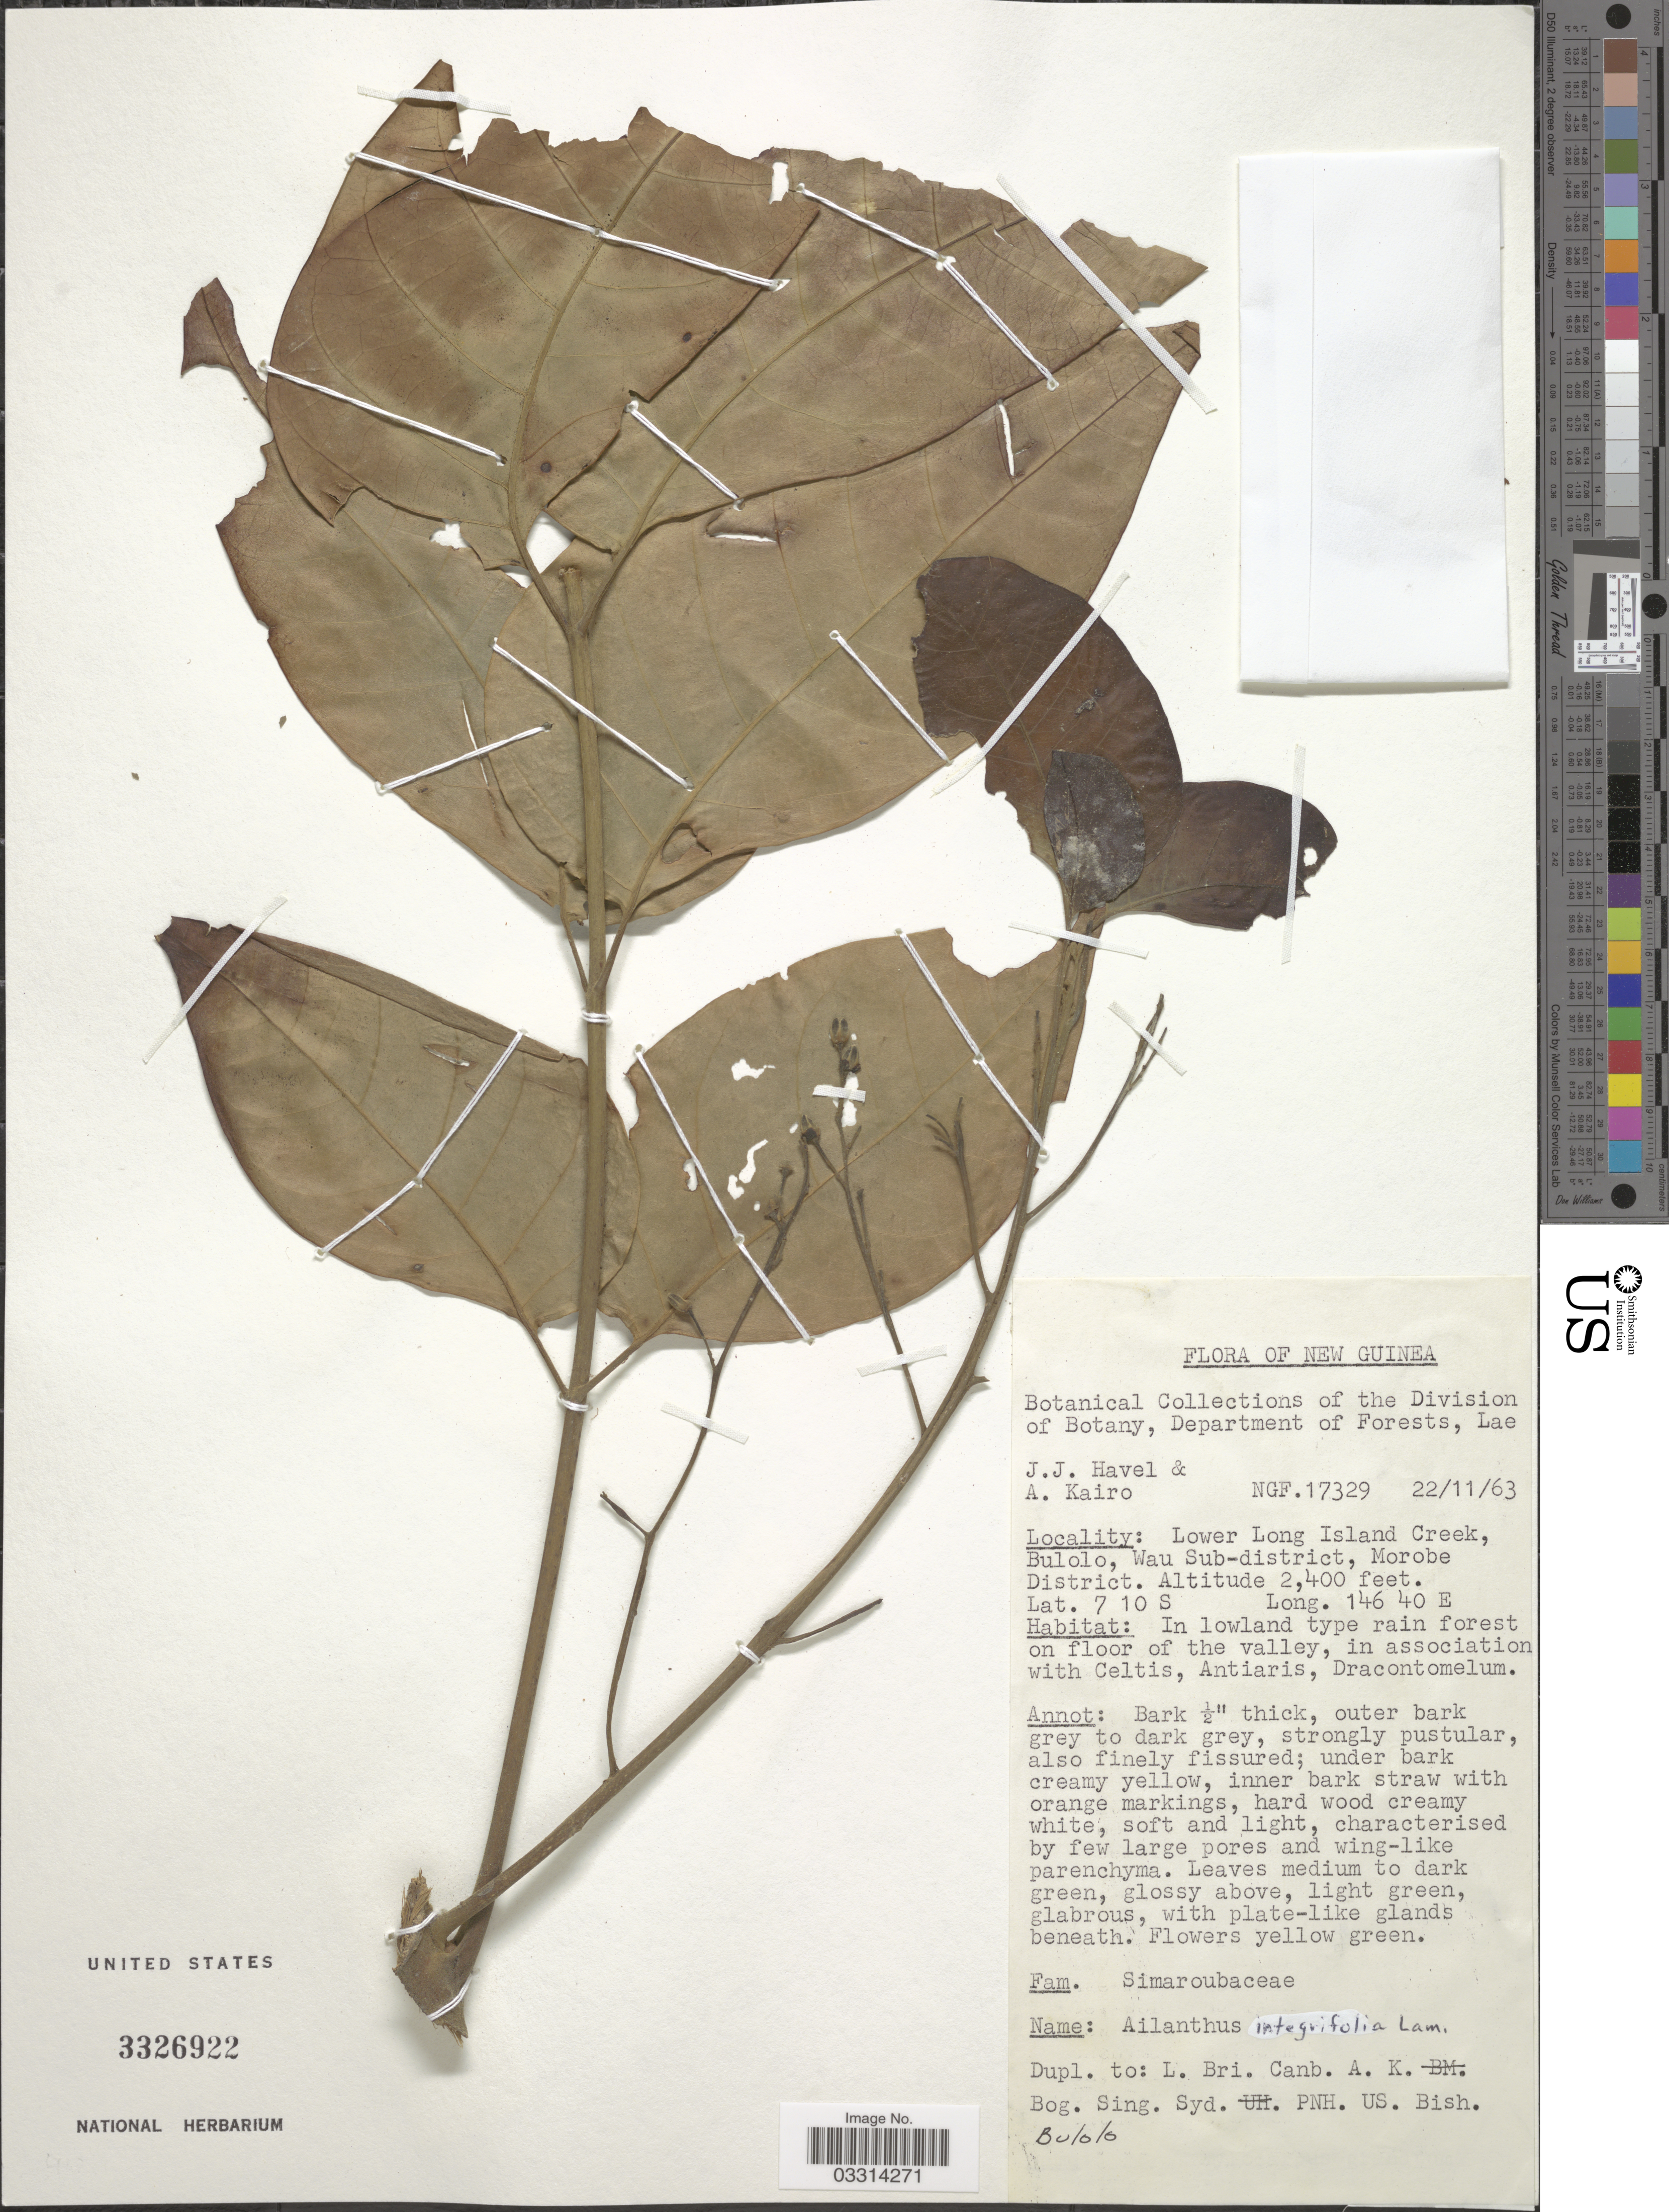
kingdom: Plantae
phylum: Tracheophyta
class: Magnoliopsida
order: Sapindales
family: Simaroubaceae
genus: Ailanthus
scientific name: Ailanthus integrifolia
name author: Lam.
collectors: J. Havel & A. Kairo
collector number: NGF17329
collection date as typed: Transcribed d/m/y: 22/11/63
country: Papua New Guinea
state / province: Morobe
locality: New Guinea. Lower Long Island Creek, Bulolo, Wau Sub-district, Morobe District.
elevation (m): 732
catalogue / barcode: US 3326922